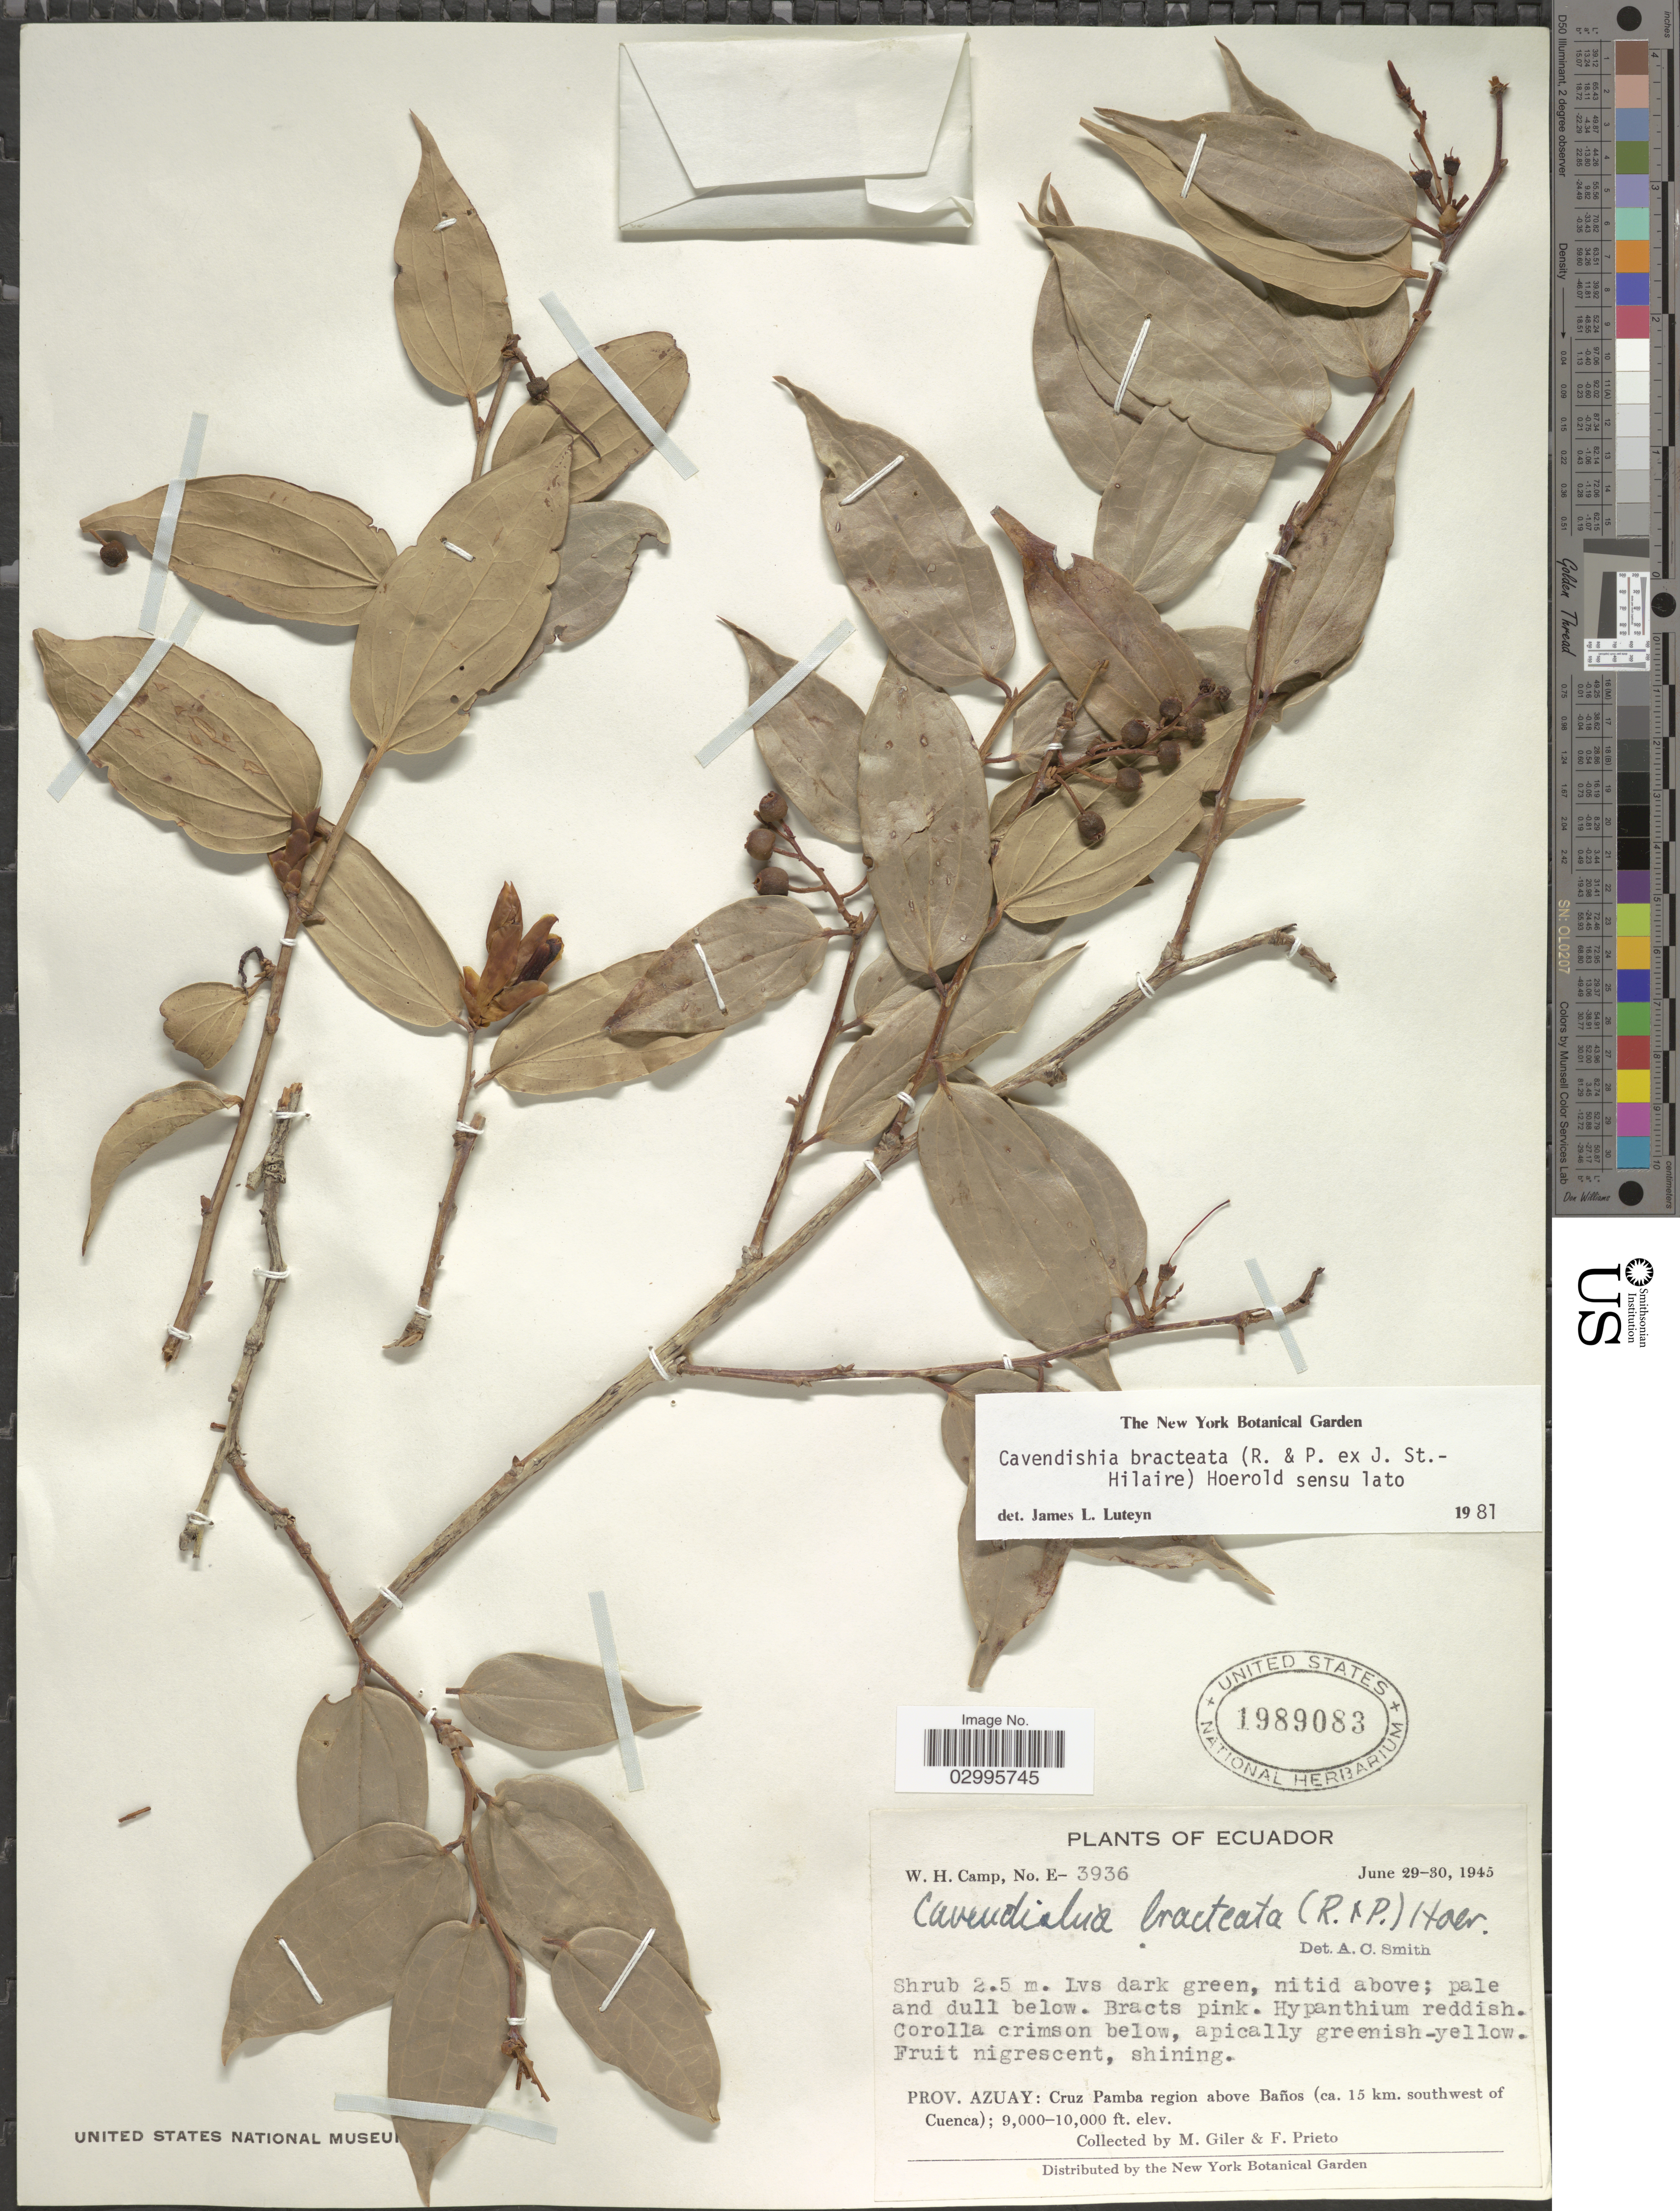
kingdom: Plantae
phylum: Tracheophyta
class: Magnoliopsida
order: Ericales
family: Ericaceae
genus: Cavendishia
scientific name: Cavendishia bracteata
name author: (Ruiz & Pav. ex J. St.-Hil.) Hoerold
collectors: M. Gíler & F. Prieto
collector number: E-3936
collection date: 1945-06-29/1945-06-30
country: Ecuador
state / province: Azuay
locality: Cruz Pamba region above Baños (ca. 15 km. southwest of Cuenca).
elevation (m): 2743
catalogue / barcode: US 1989083